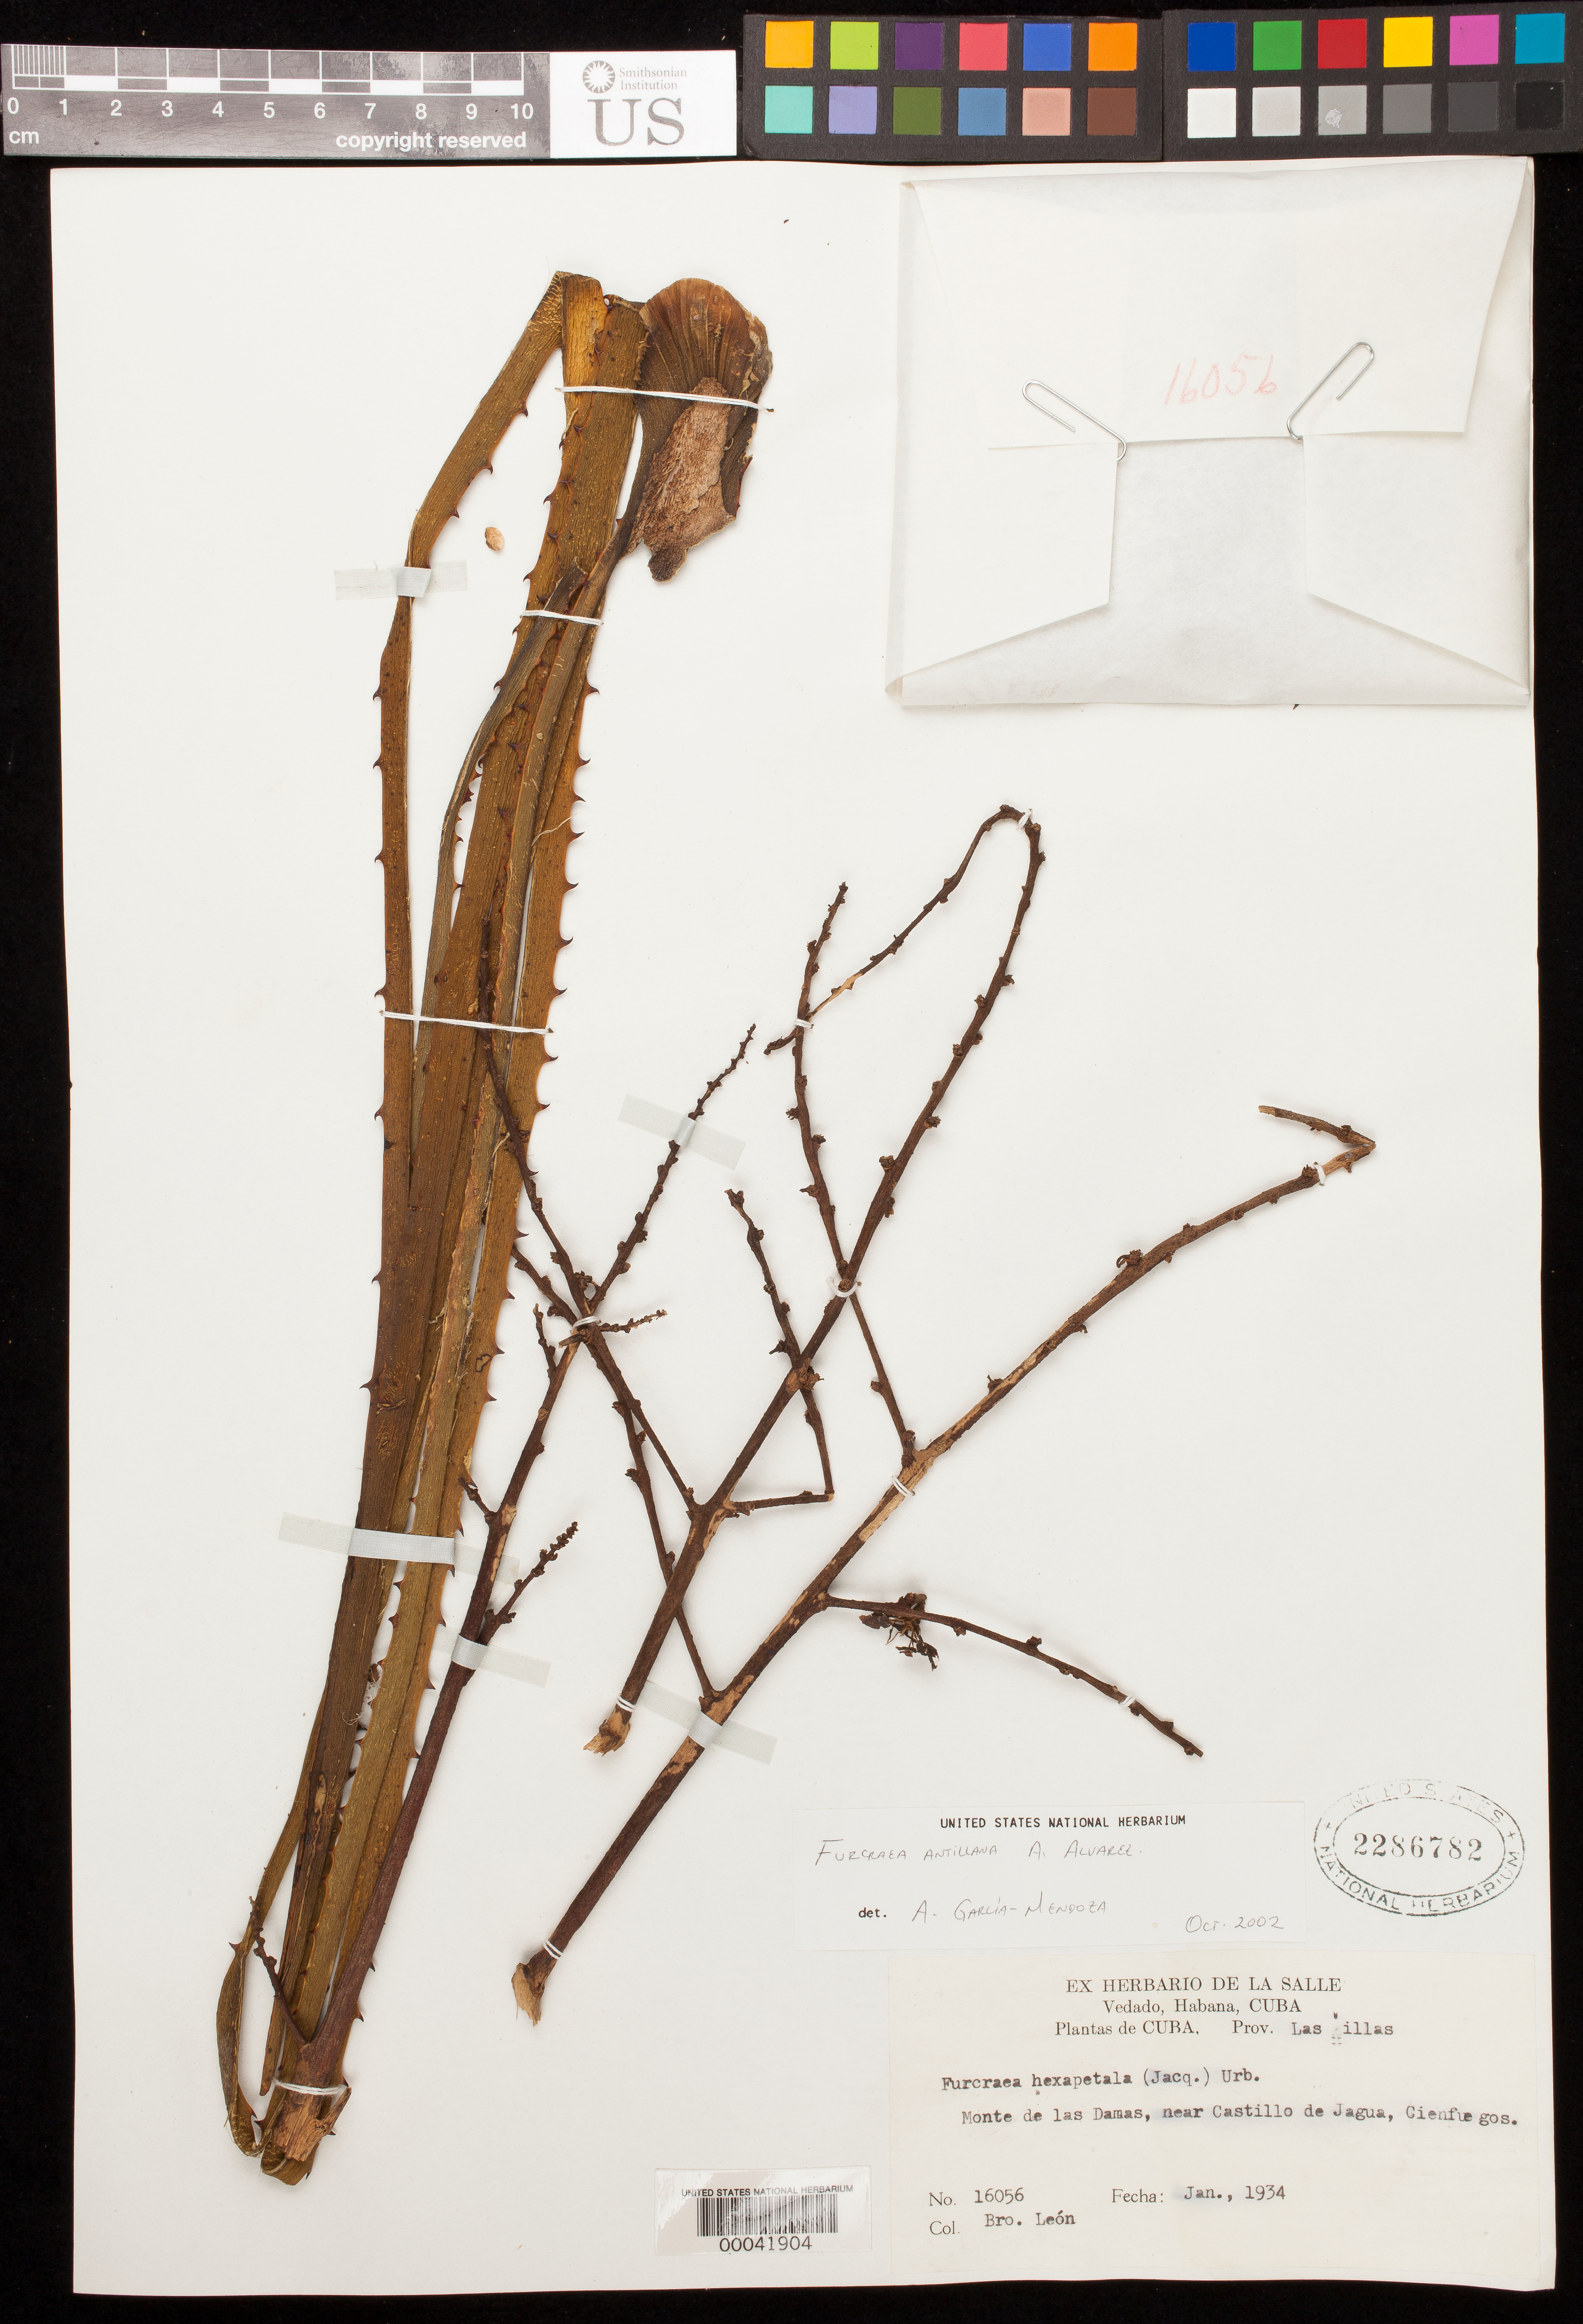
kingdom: Plantae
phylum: Tracheophyta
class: Liliopsida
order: Asparagales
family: Asparagaceae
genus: Furcraea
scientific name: Furcraea antillana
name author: A. Alvarez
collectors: Bro. León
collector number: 16056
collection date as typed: Jan 1934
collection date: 1934-01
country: Cuba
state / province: Las Villas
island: Greater Antilles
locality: Monte de las damas, near castillo de jagua, cienfuegos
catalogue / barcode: US 2286782